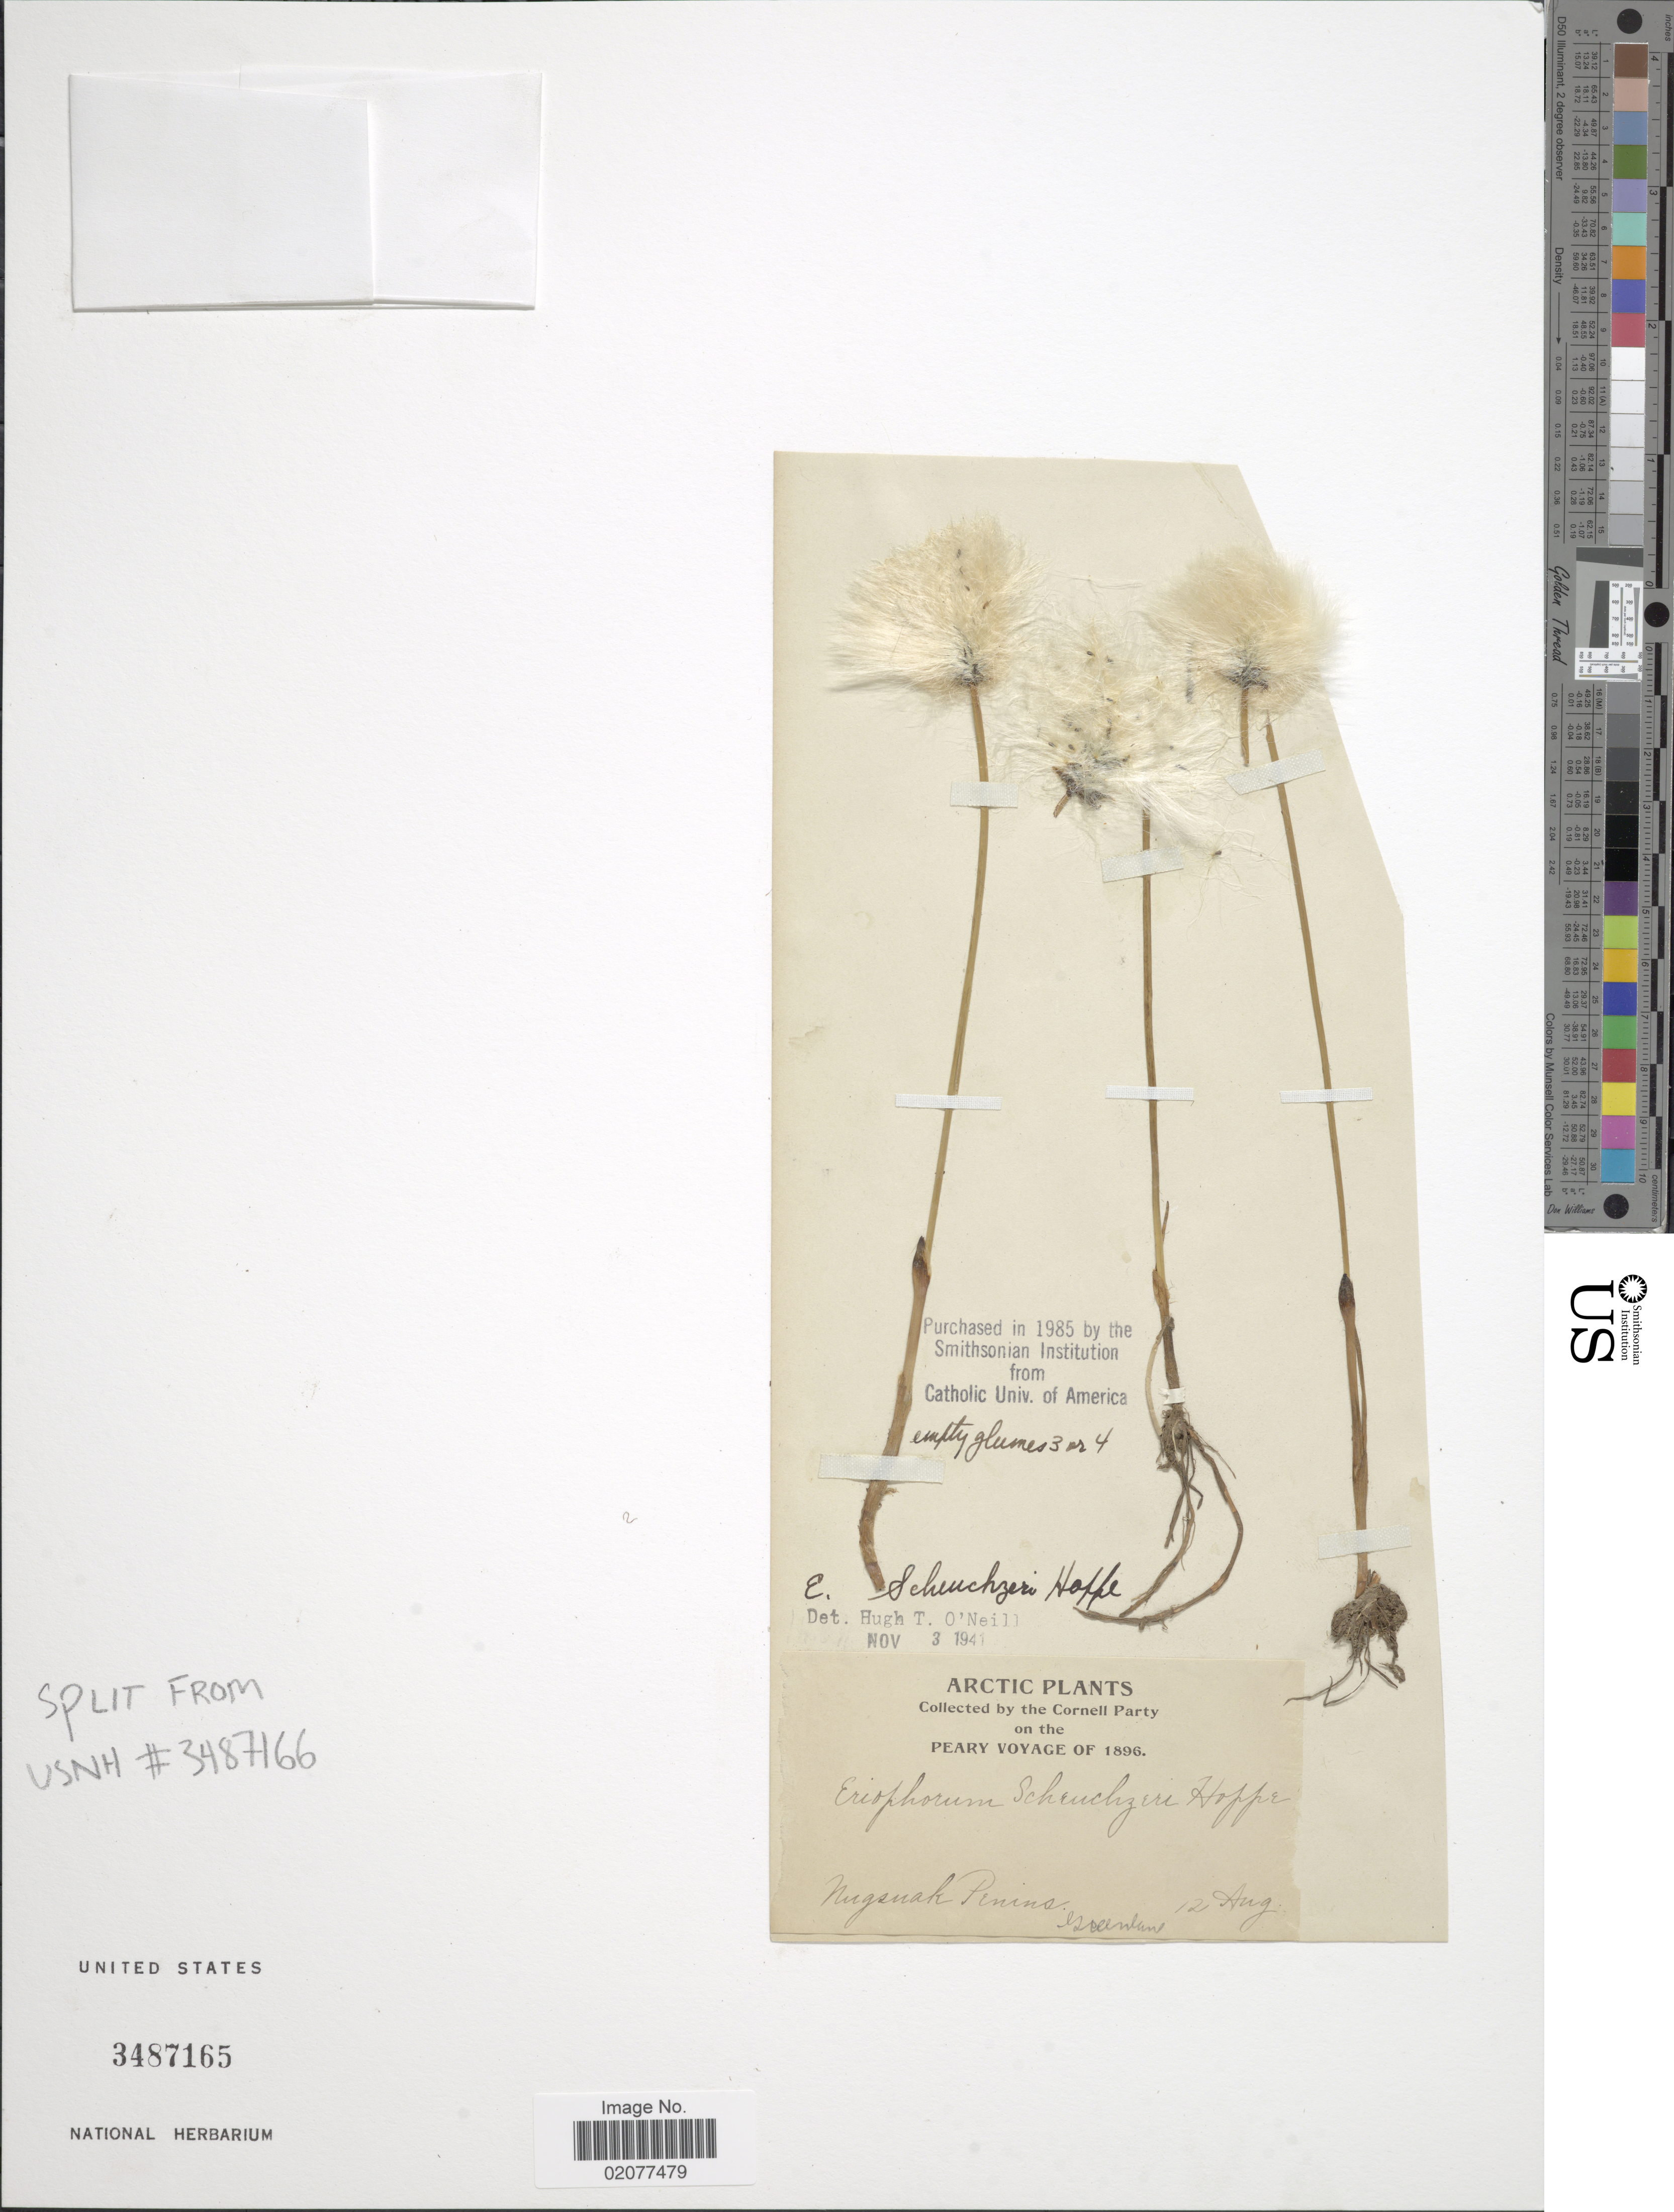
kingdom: Plantae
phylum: Tracheophyta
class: Liliopsida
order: Poales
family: Cyperaceae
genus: Eriophorum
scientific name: Eriophorum scheuchzeri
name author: Hoppe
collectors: Cornell Party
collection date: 1896-08-12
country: Greenland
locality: Groenland. Nugsuak Penins. arctic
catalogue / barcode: US 3487165